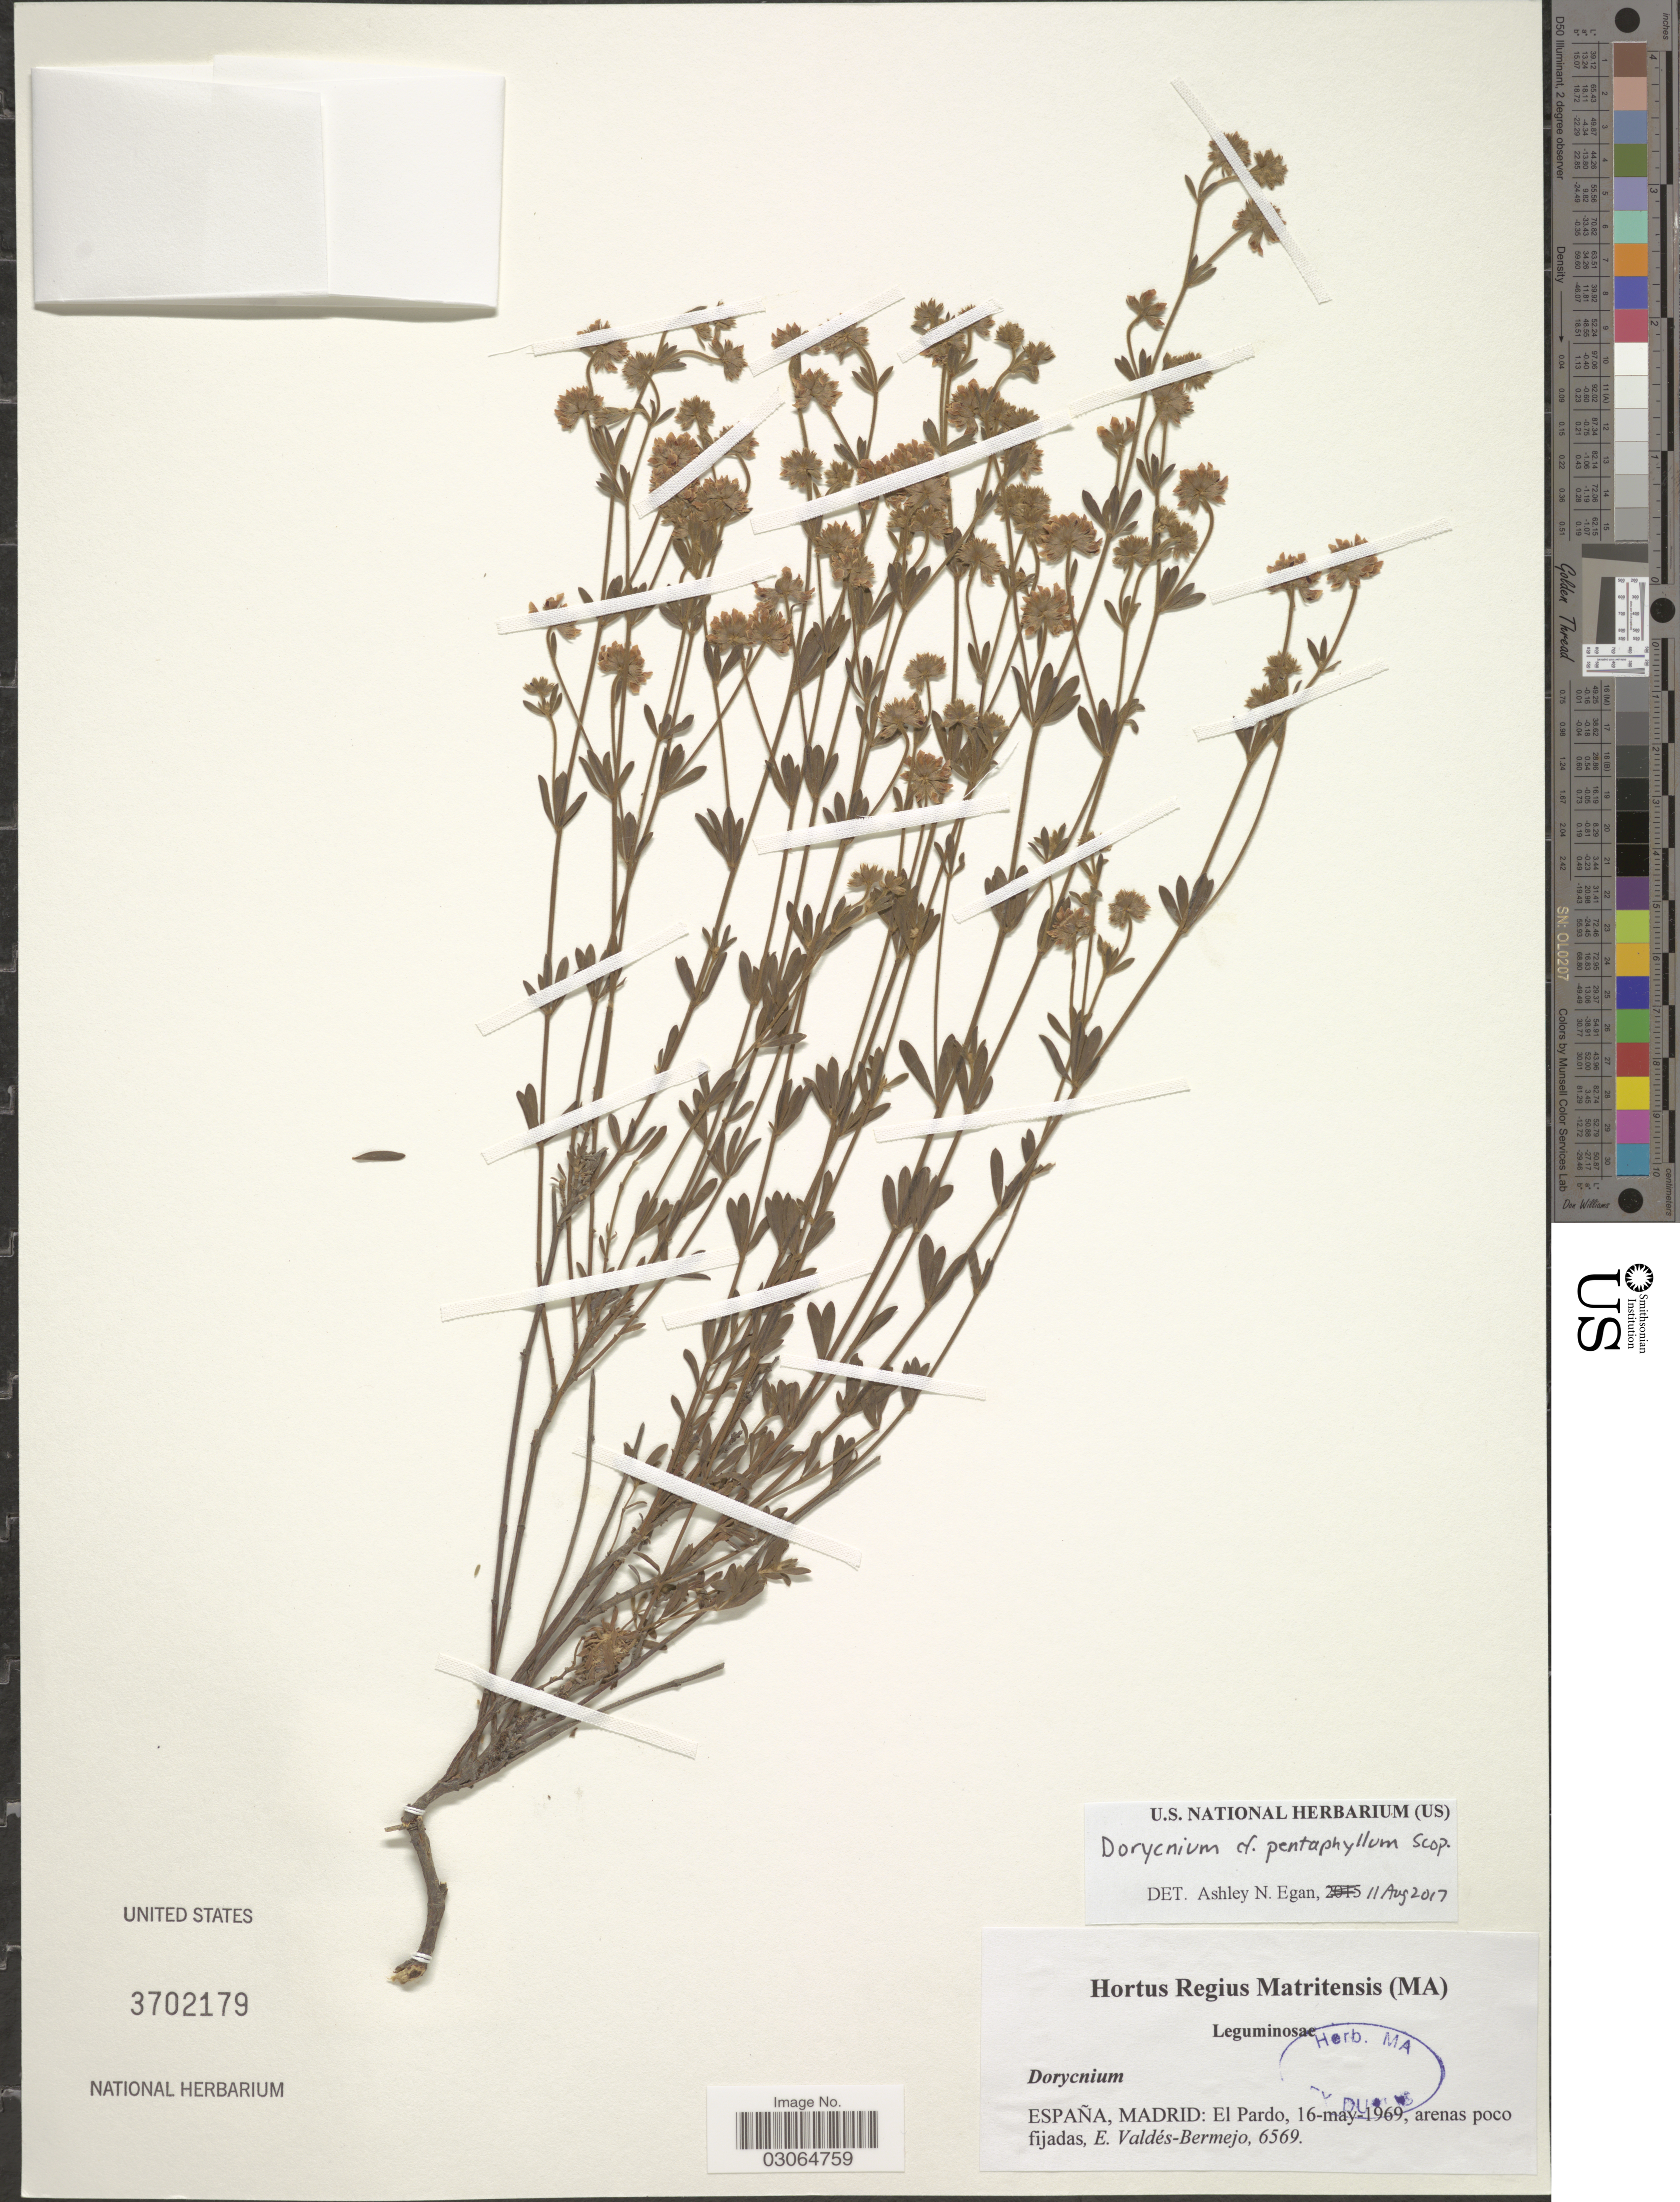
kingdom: Plantae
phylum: Tracheophyta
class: Magnoliopsida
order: Fabales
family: Fabaceae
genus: Dorycnium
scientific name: Dorycnium pentaphyllum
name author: Scop.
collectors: E. Valdes Bermejo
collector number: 6569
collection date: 1969-05-16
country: Spain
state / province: Madrid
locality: España. El Pardo.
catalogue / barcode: US 3702179